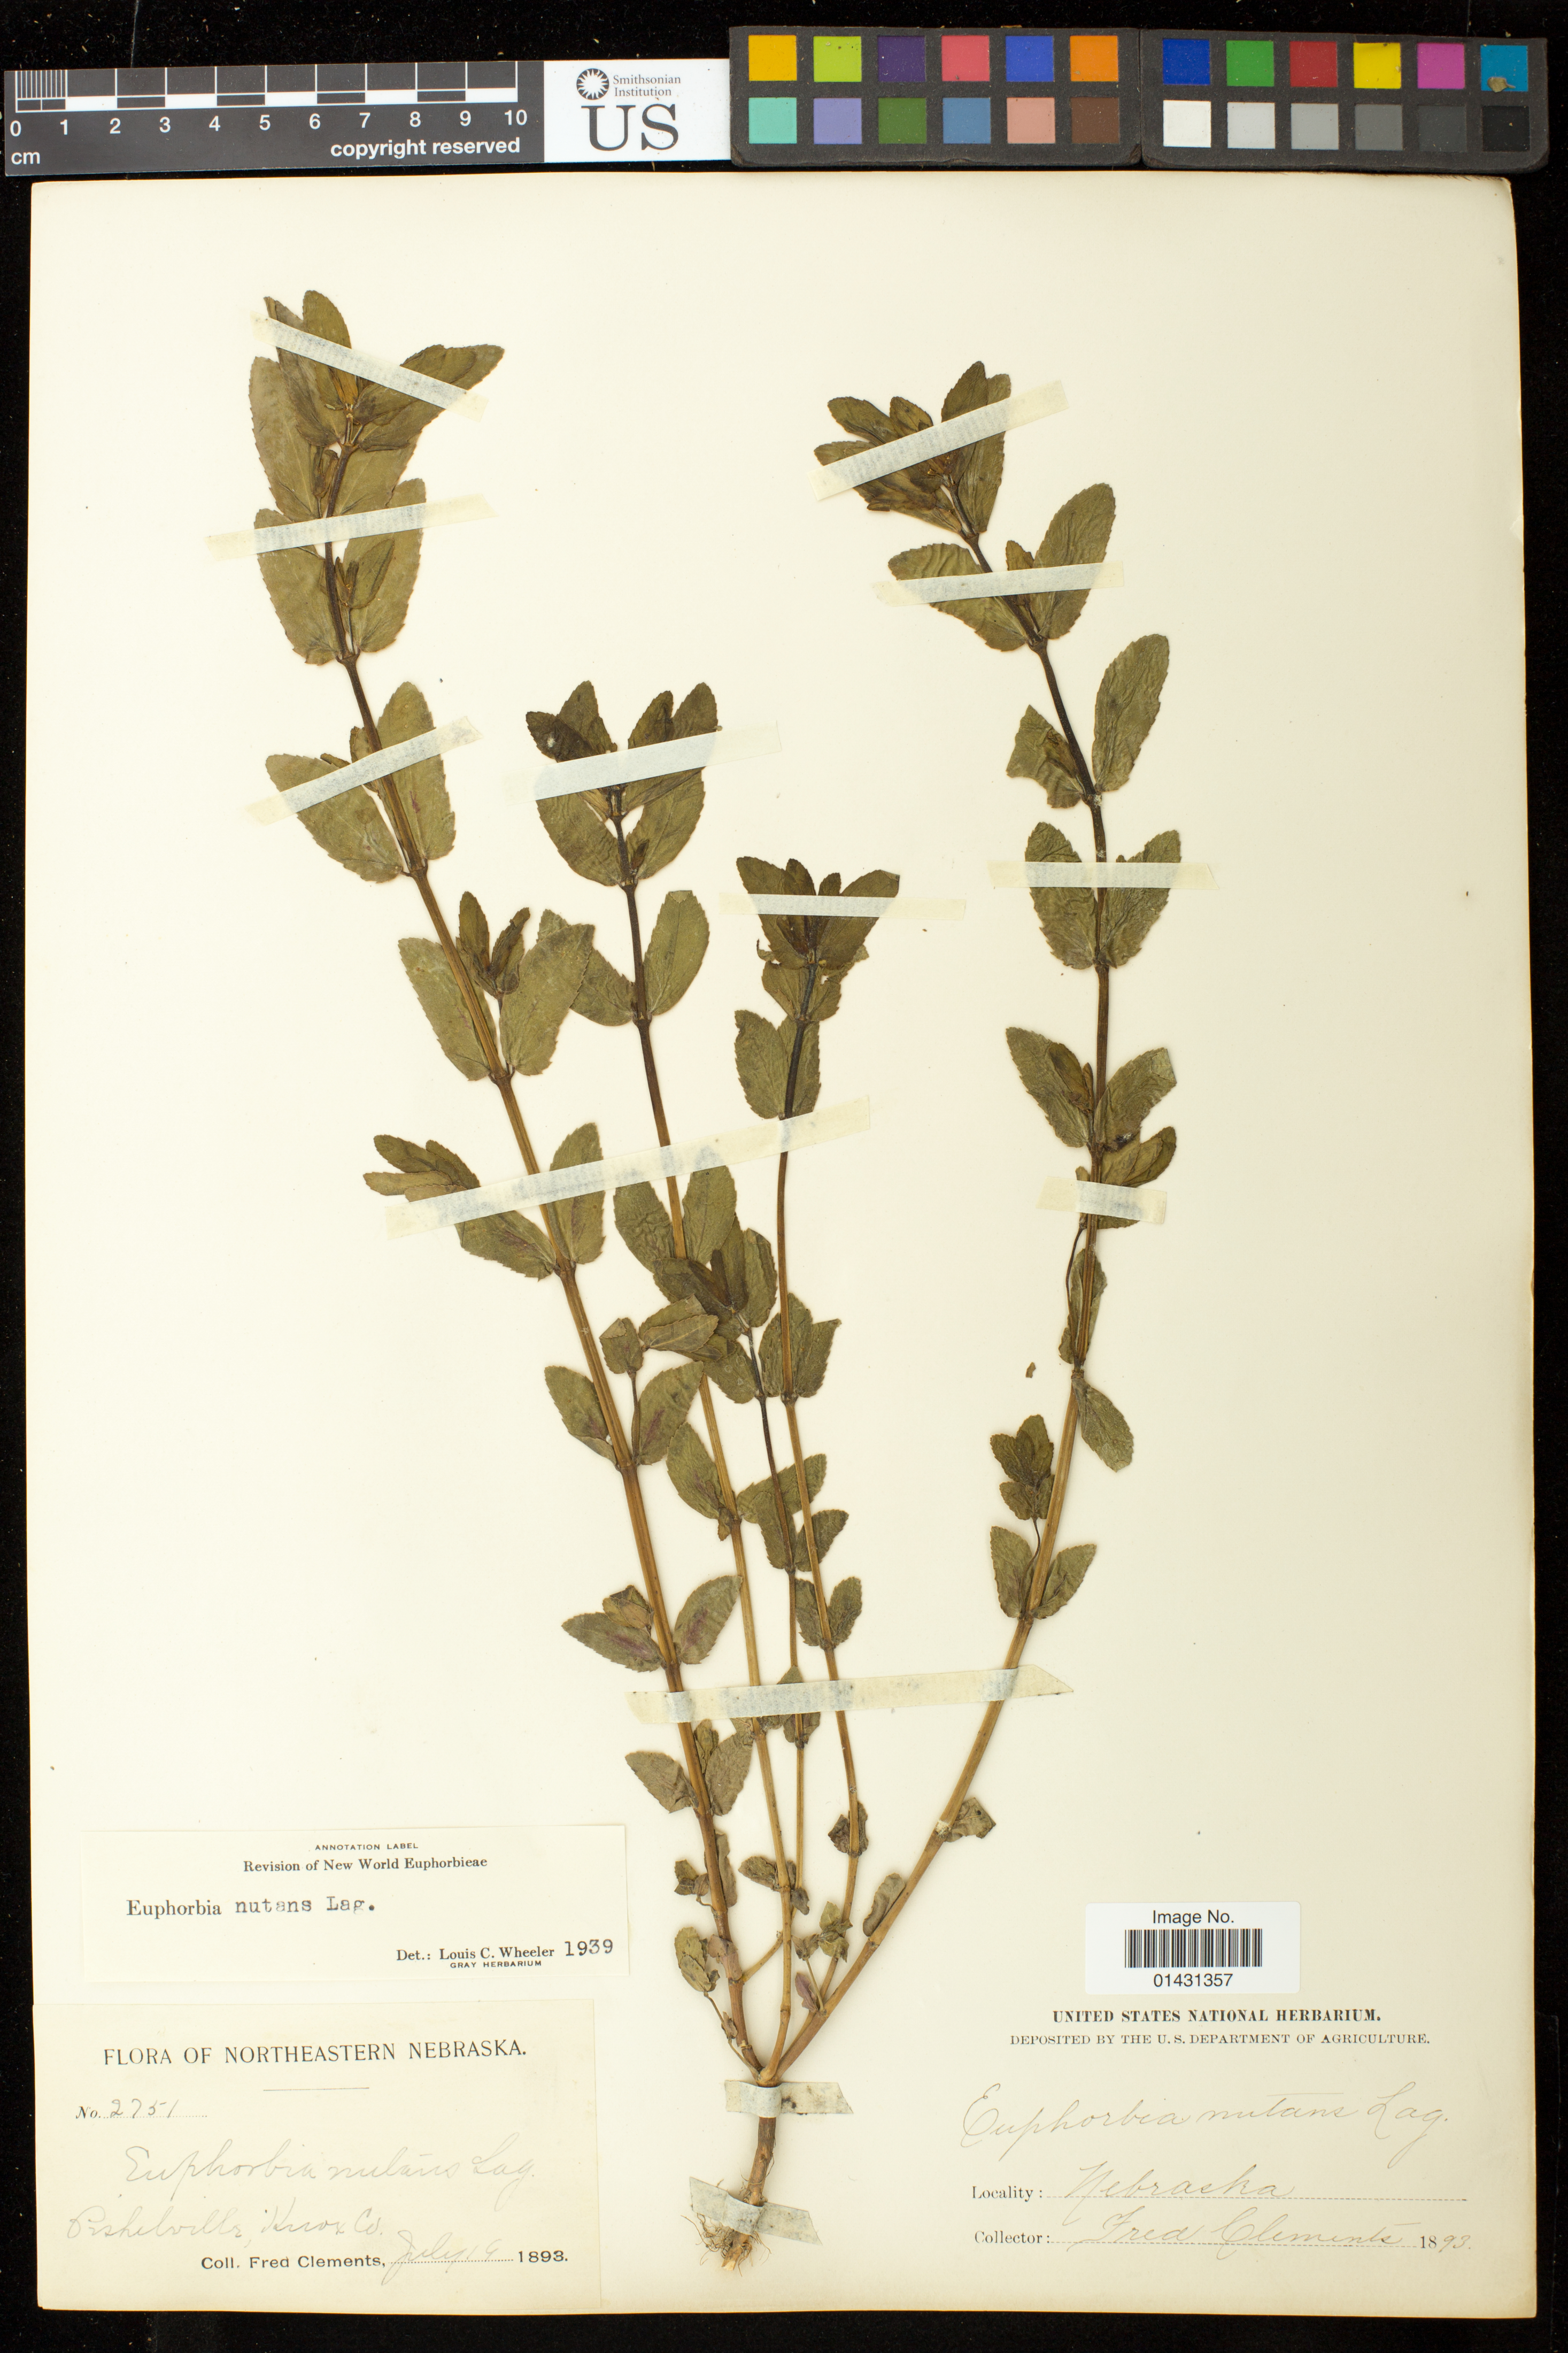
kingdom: Plantae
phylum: Tracheophyta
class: Magnoliopsida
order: Malpighiales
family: Euphorbiaceae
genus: Euphorbia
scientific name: Euphorbia maculata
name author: L.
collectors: F. Clements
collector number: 2751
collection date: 1893-07-19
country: United States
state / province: Nebraska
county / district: Knox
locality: Pishelville